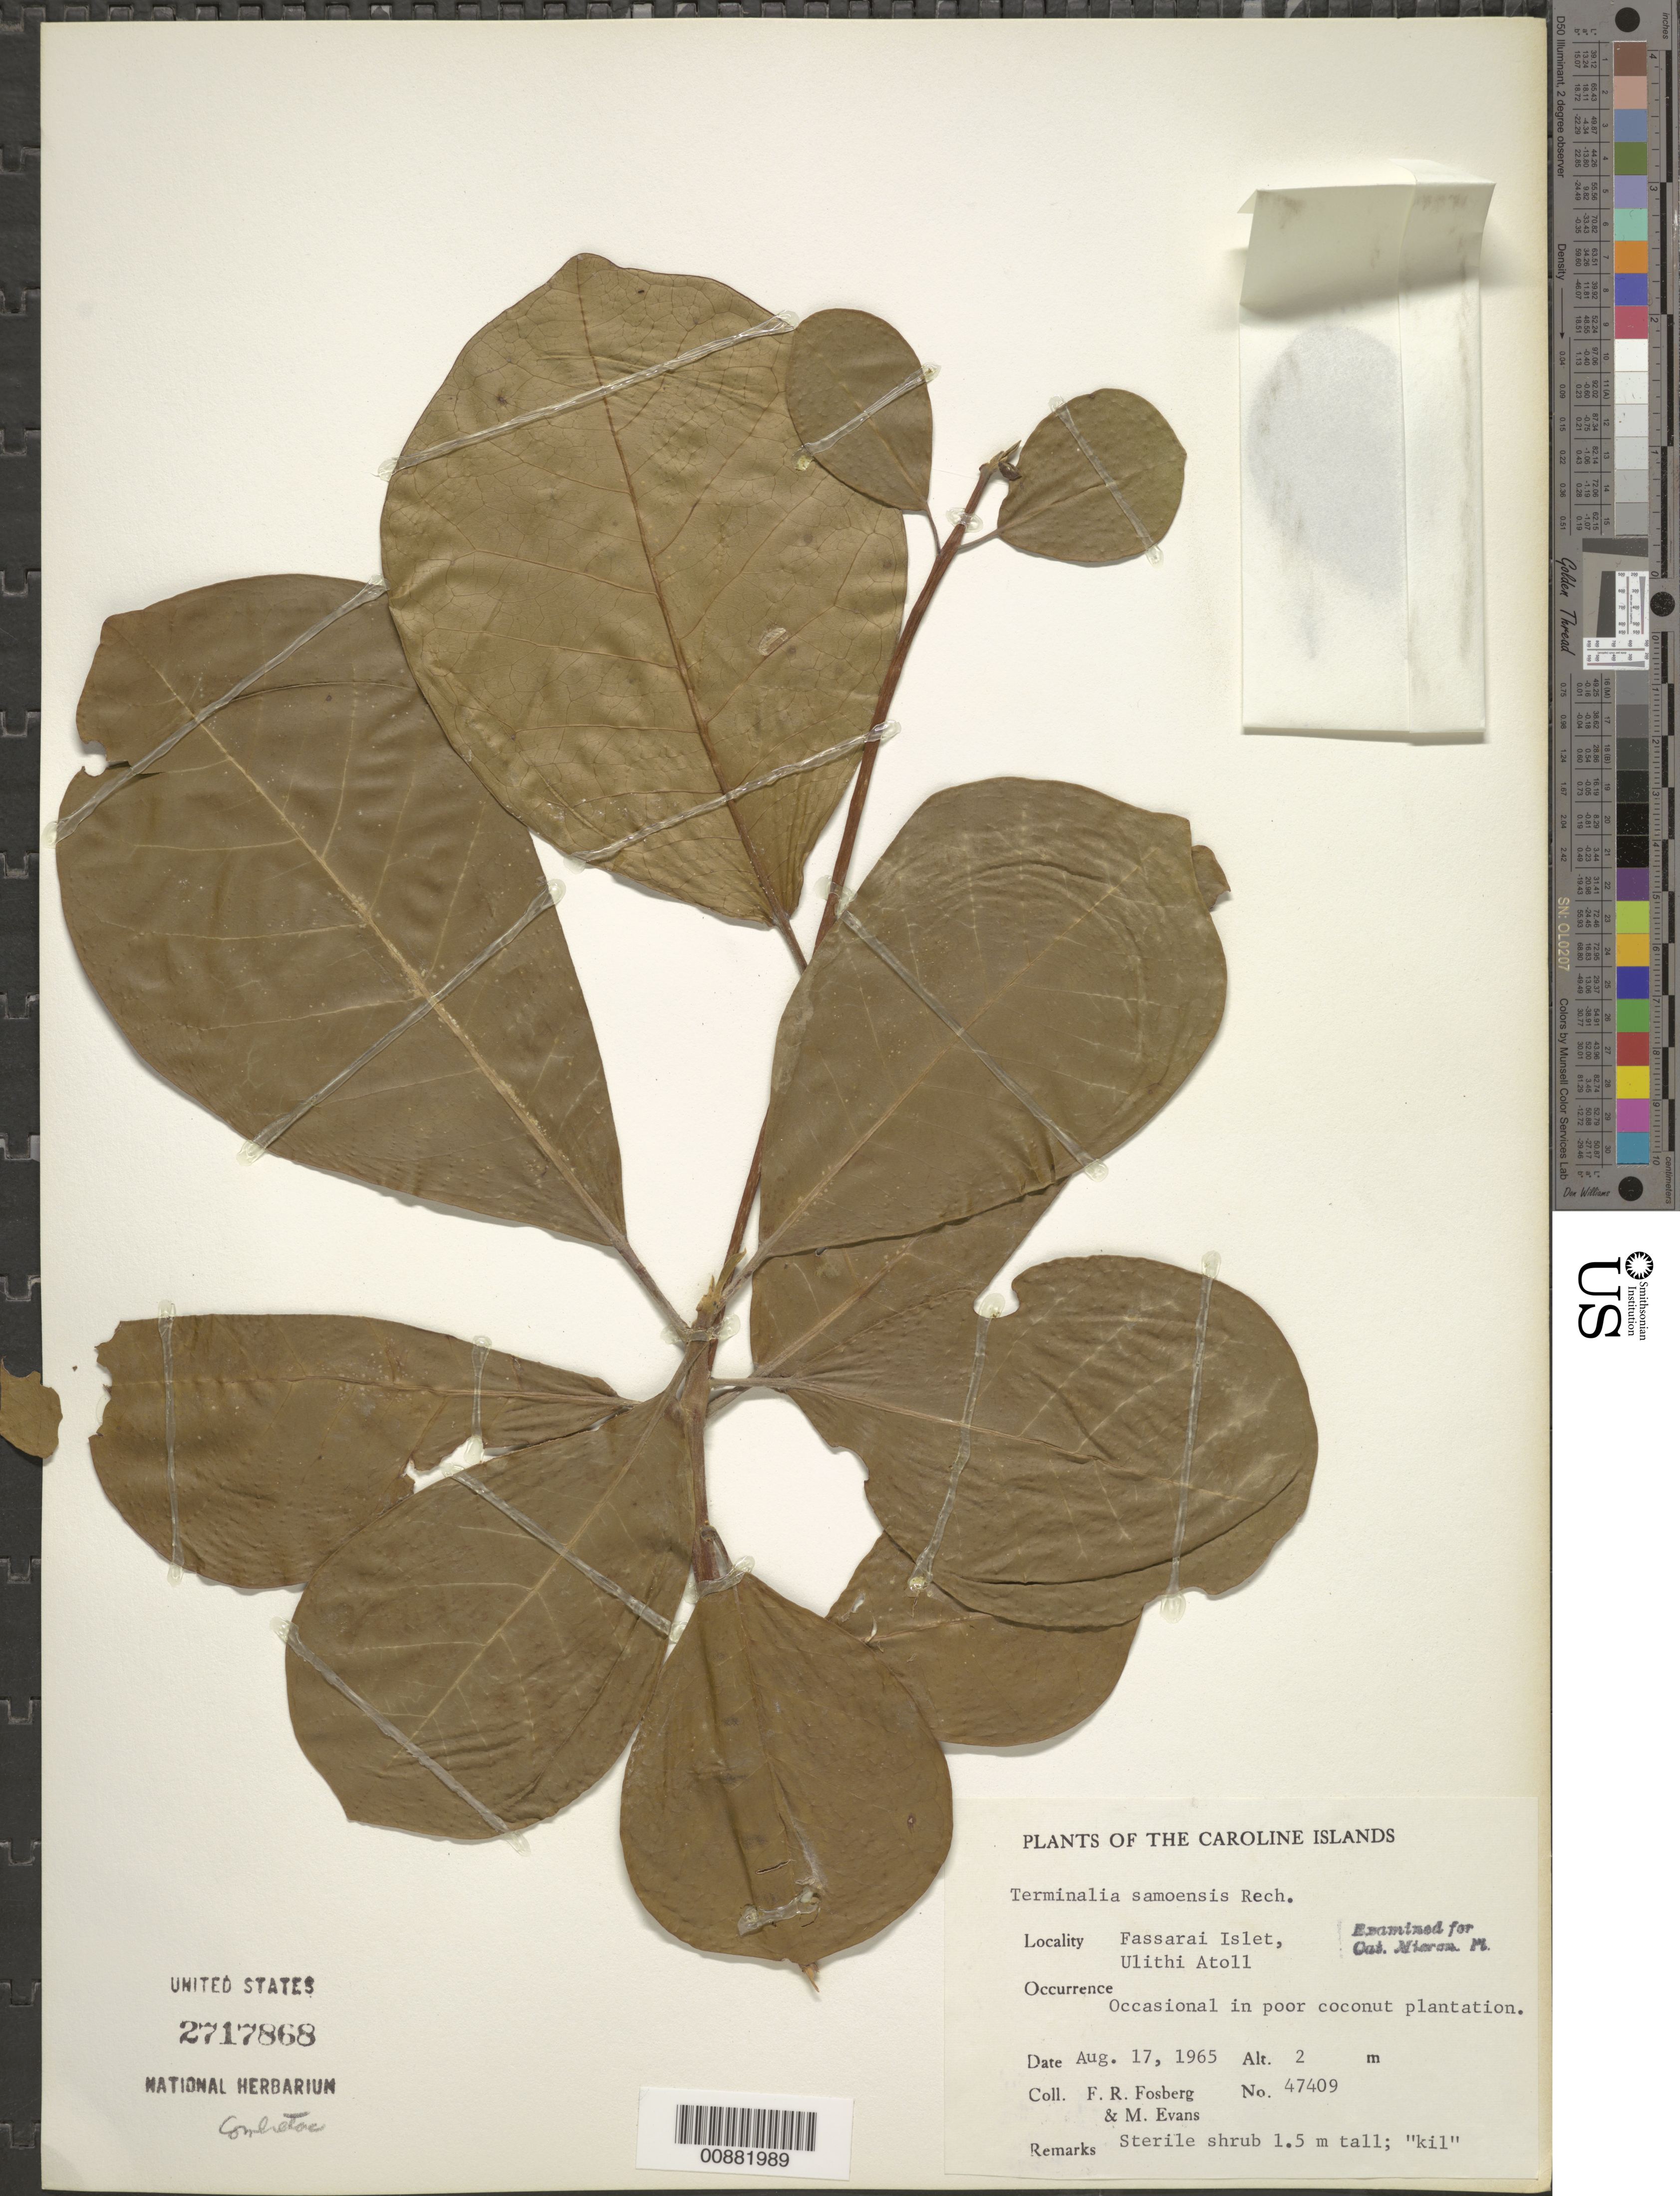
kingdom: Plantae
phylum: Tracheophyta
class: Magnoliopsida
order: Myrtales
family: Combretaceae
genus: Terminalia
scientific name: Terminalia samoensis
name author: Rech.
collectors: F. R. Fosberg & M. Evans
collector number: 47409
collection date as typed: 17 Aug 1965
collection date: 1965-08-17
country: Micronesia, Federated States of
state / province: Yap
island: Ulithi Atoll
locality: Fassarai Islet.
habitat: Occasional in poor coconut plantation.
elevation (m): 2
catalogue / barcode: US 2717868